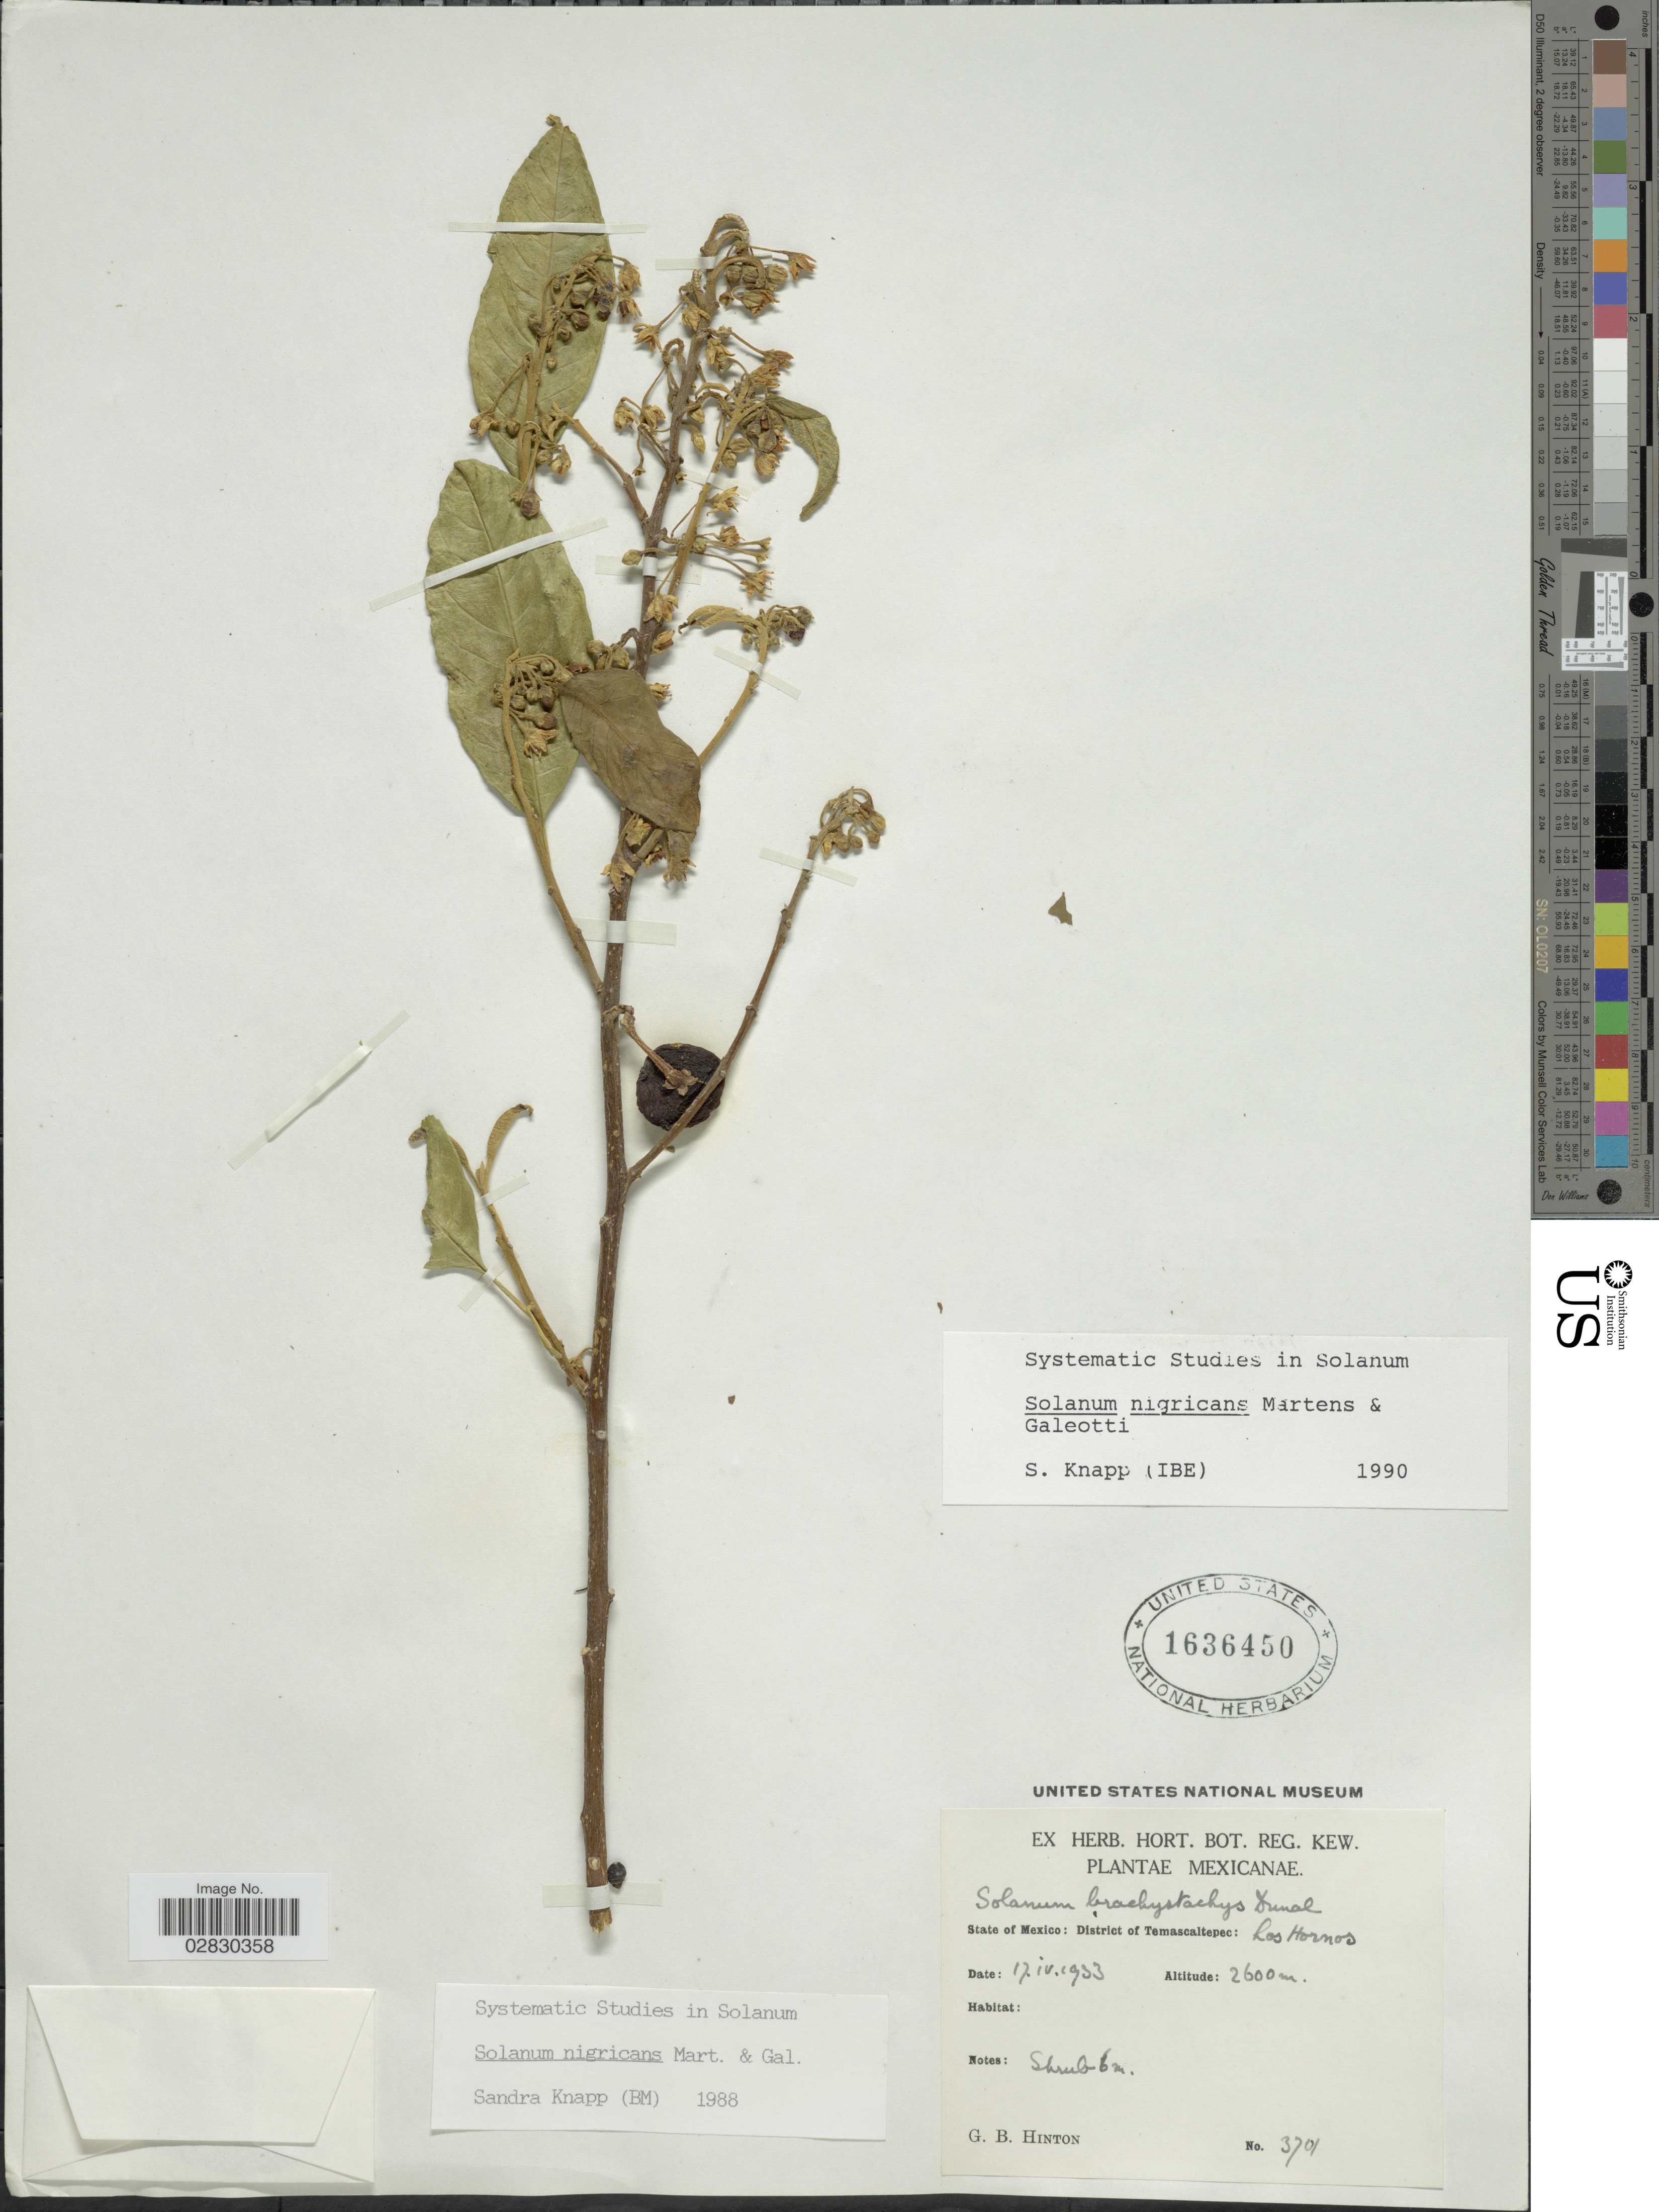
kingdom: Plantae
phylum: Tracheophyta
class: Magnoliopsida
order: Solanales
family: Solanaceae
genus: Solanum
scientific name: Solanum nigricans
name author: M. Martens & Galeotti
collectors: G. B. Hinton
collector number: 3701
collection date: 1933-04-17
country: Mexico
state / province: México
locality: District of Temascaltepec: Los Hornos.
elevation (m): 2600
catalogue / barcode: US 1636450